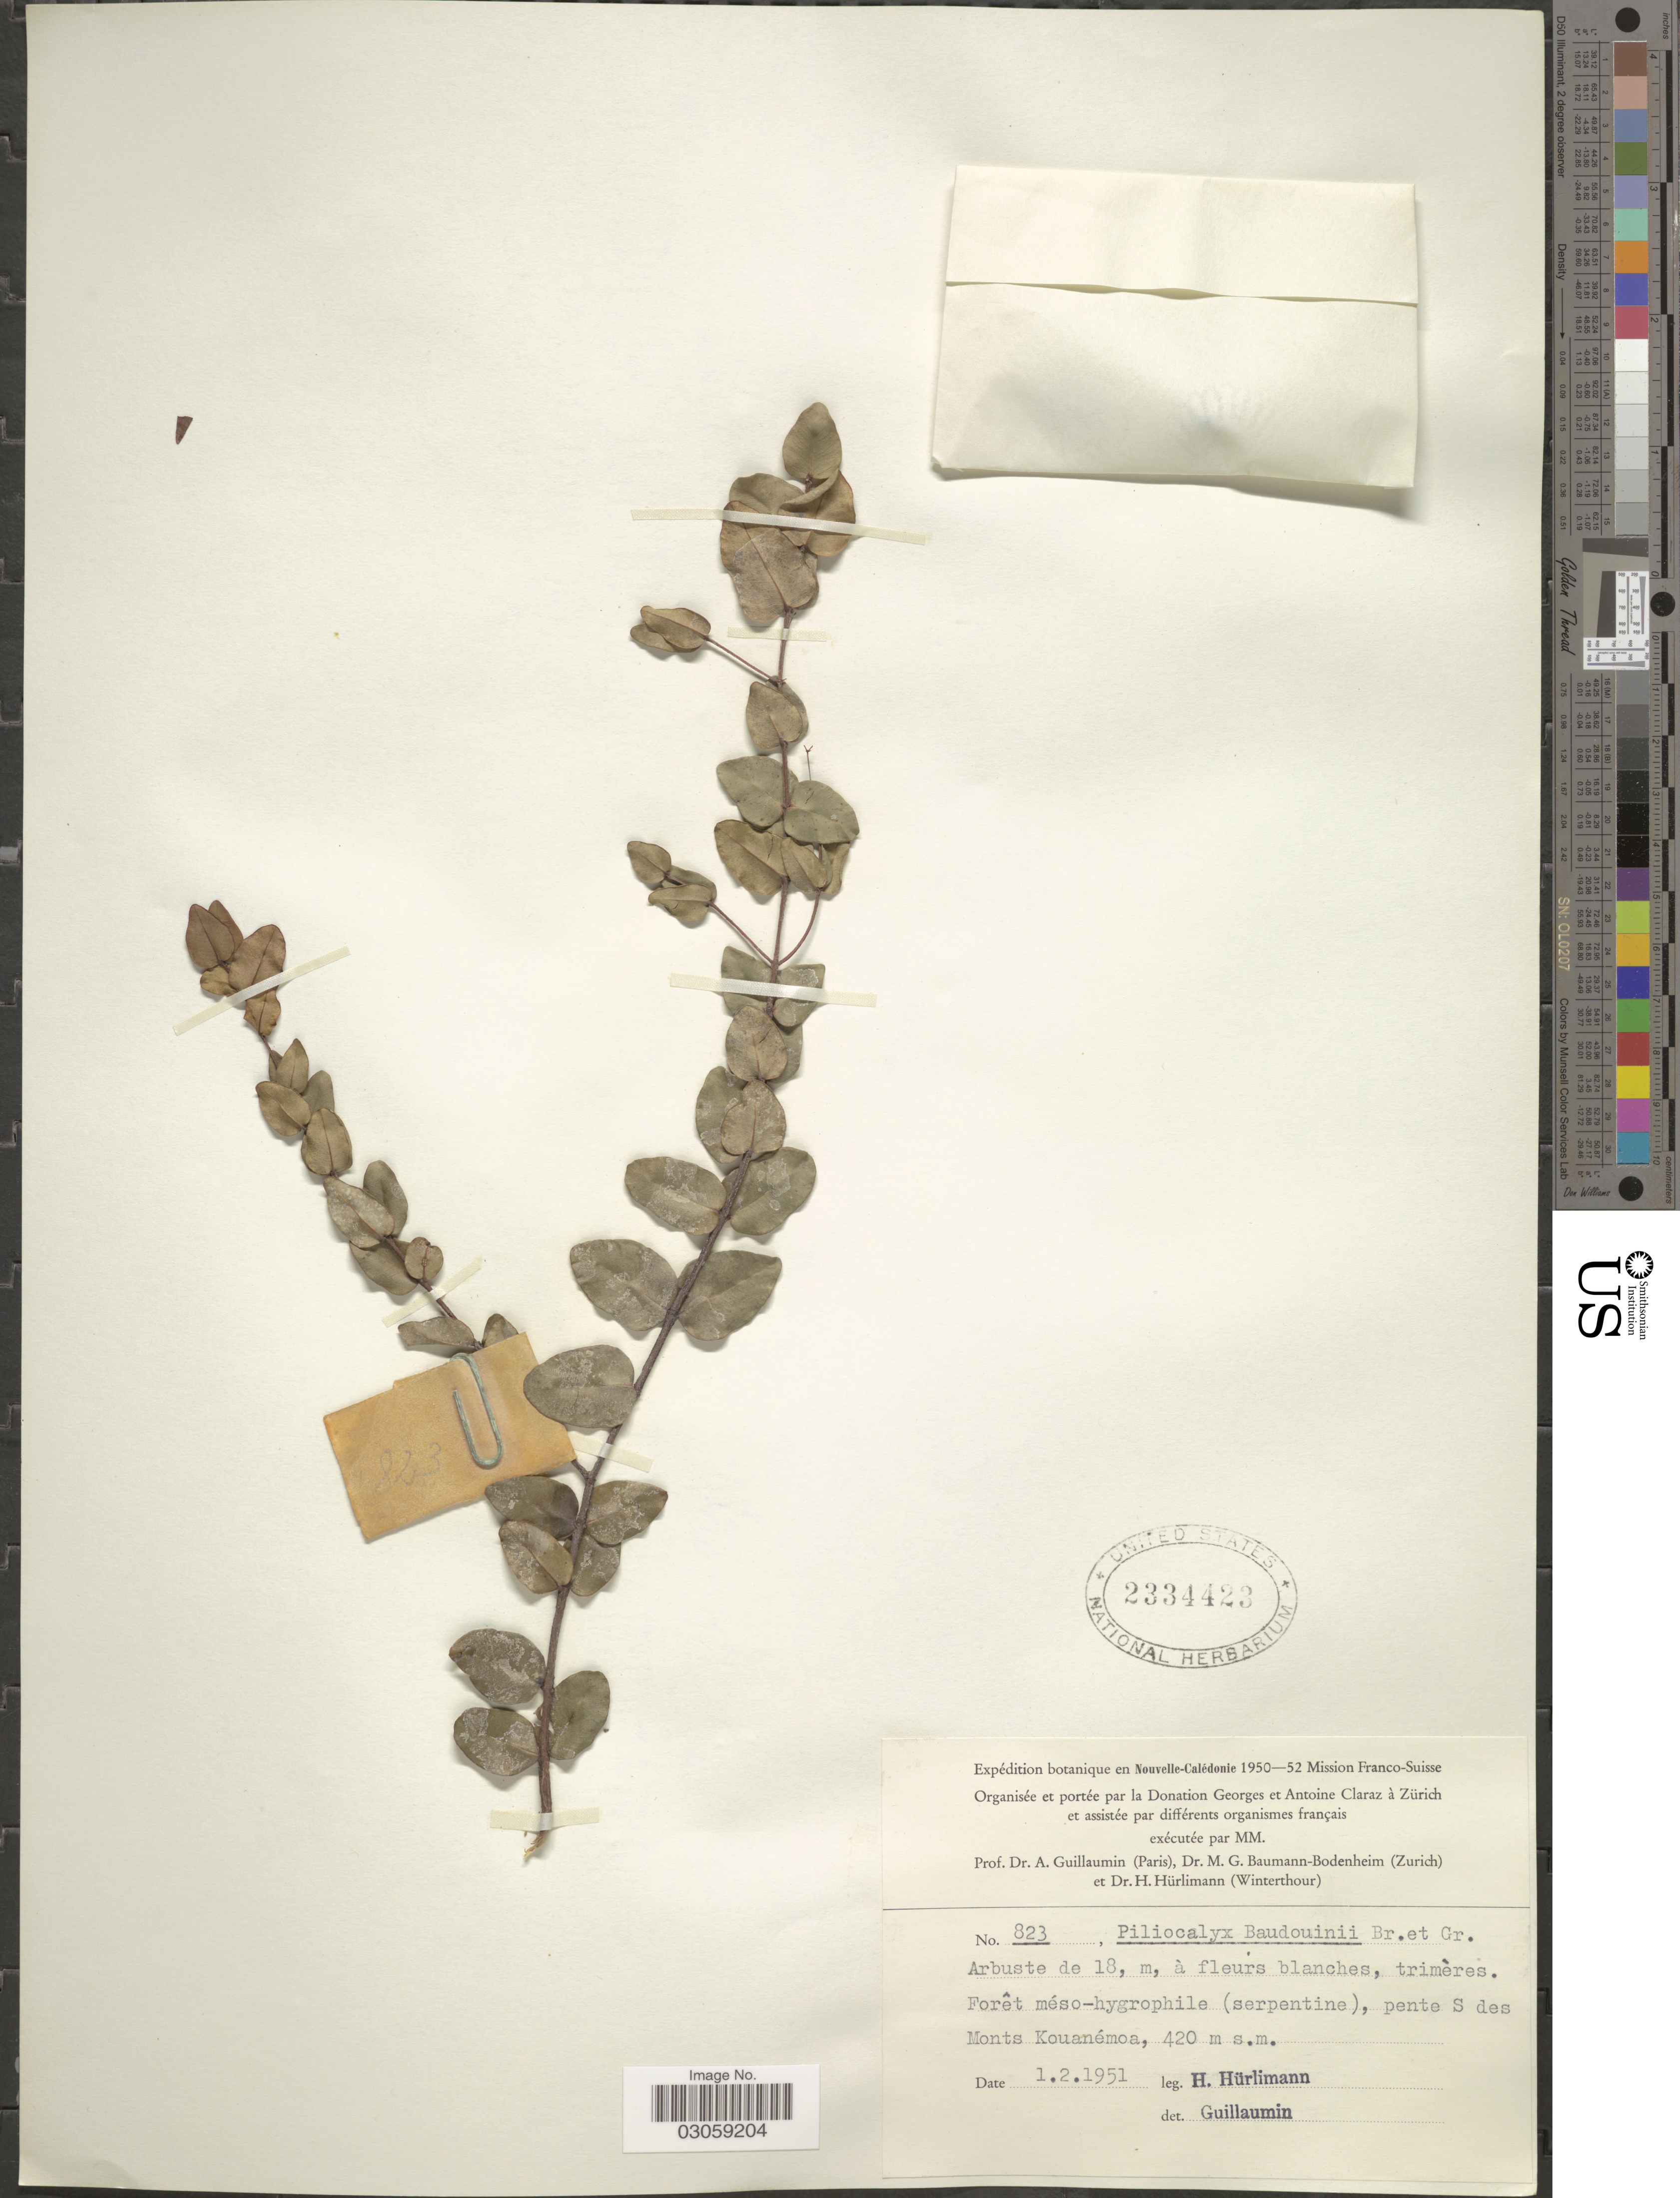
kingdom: Plantae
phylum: Tracheophyta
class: Magnoliopsida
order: Myrtales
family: Myrtaceae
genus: Syzygium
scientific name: Syzygium baudouinii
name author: (Brongn. & Gris) N. Snow et al.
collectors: H. Hürlimann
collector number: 823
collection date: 1951-02-01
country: New Caledonia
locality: Pente S des Monts Kouanémoa.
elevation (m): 420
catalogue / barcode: US 2334423